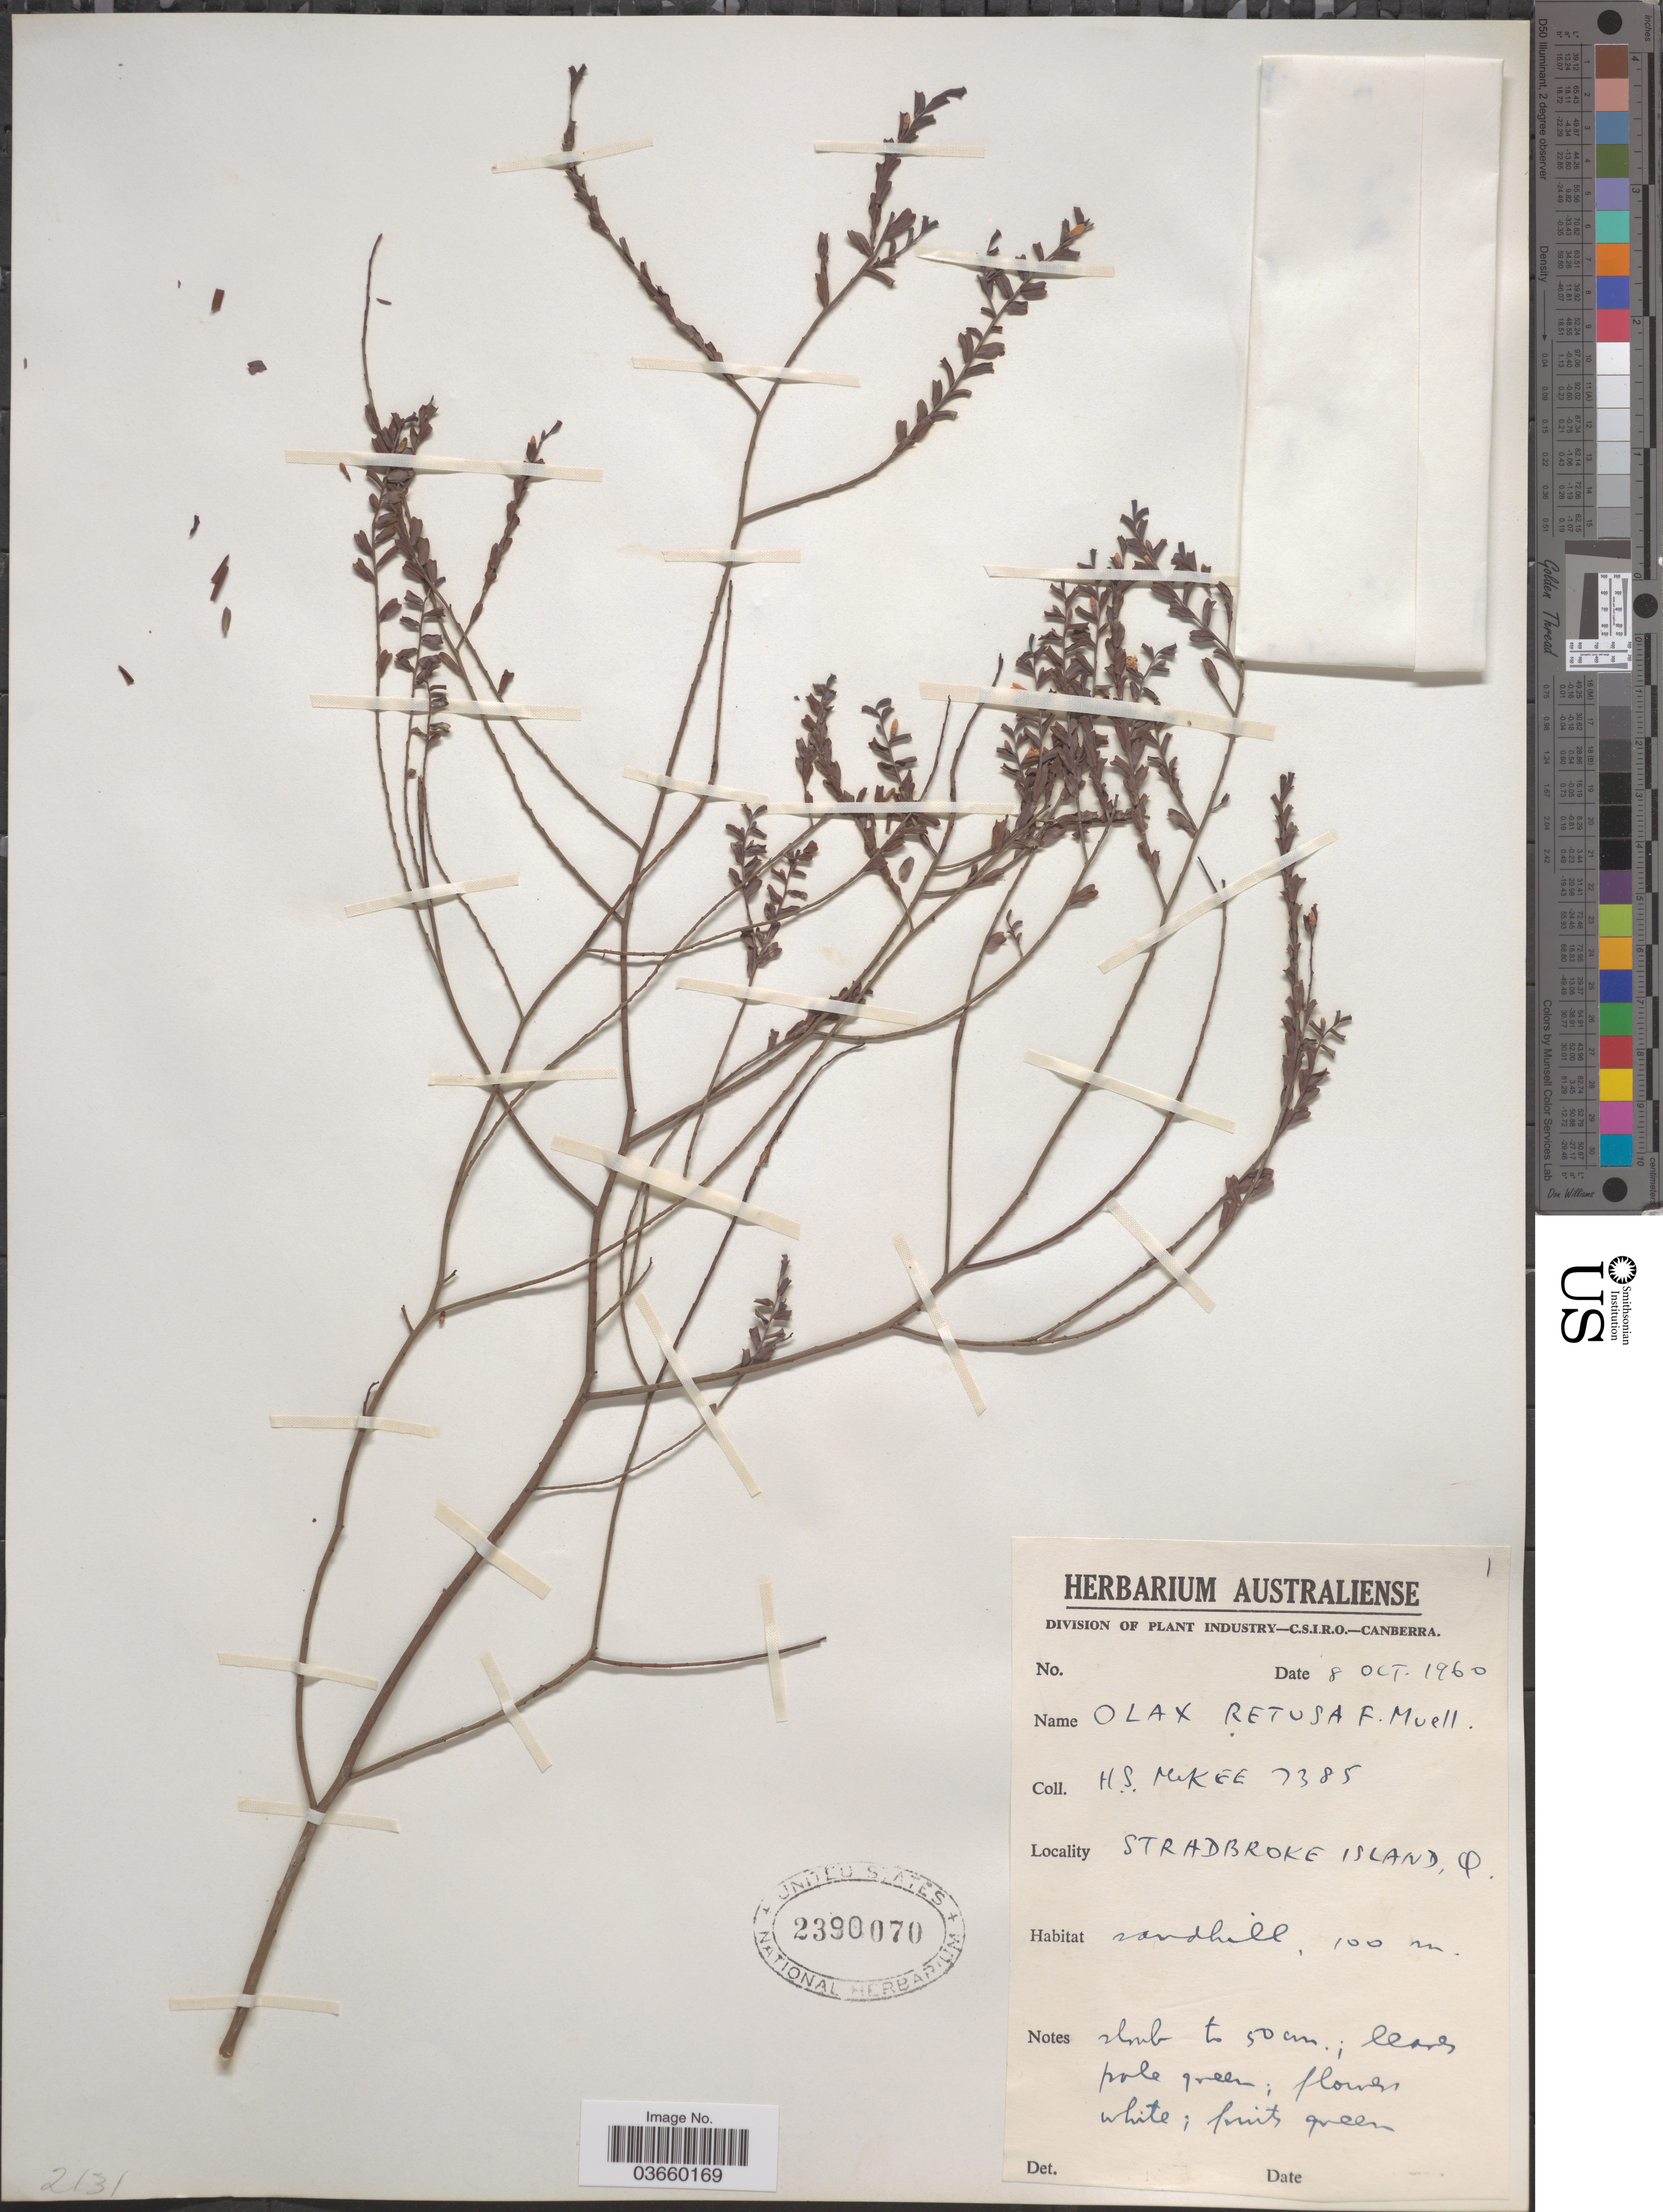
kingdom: Plantae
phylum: Tracheophyta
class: Magnoliopsida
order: Santalales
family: Olacaceae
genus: Olax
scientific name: Olax retusa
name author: F. Muell. ex Benth.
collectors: H. S. McKee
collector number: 7385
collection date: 1960-10-08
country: Australia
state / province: Queensland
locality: Stradbroke Island.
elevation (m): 100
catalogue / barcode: US 2390070